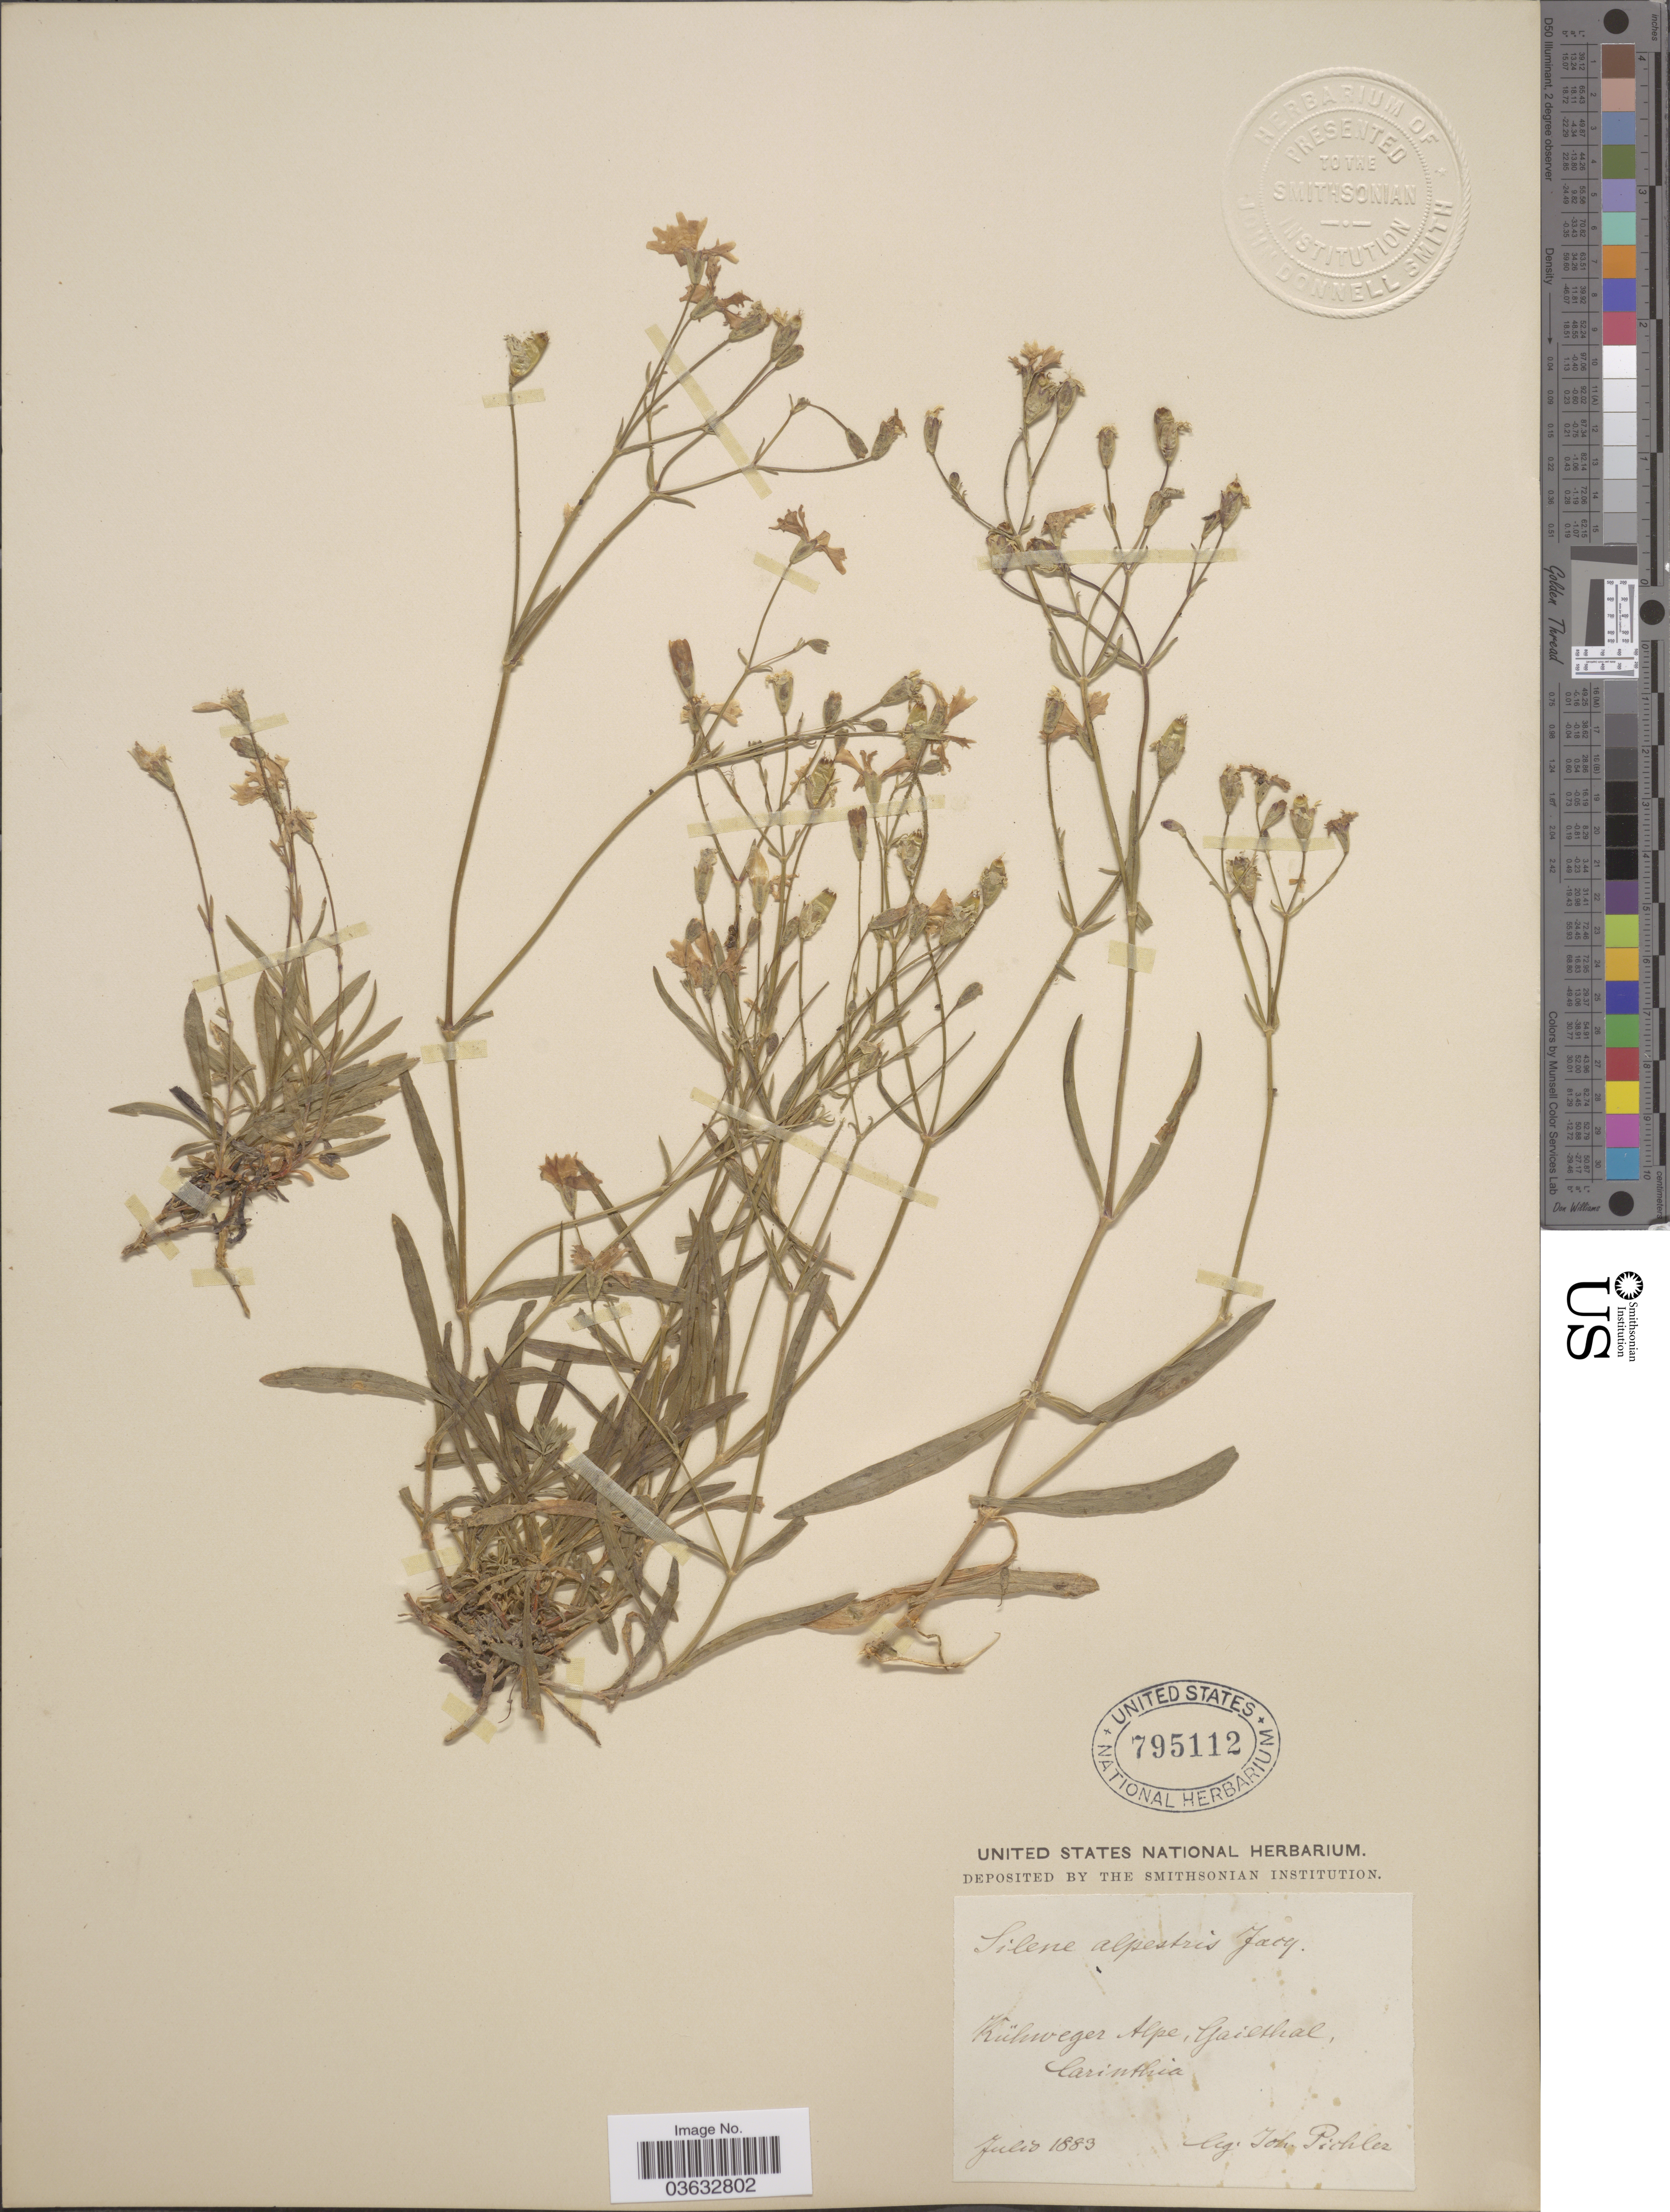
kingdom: Plantae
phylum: Tracheophyta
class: Magnoliopsida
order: Caryophyllales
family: Caryophyllaceae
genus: Silene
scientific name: Silene alpestris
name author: Jacq.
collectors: T. Pichler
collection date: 1883-07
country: Austria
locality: Kühweger Alpe, Gailthal, Carinthia.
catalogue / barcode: US 795112